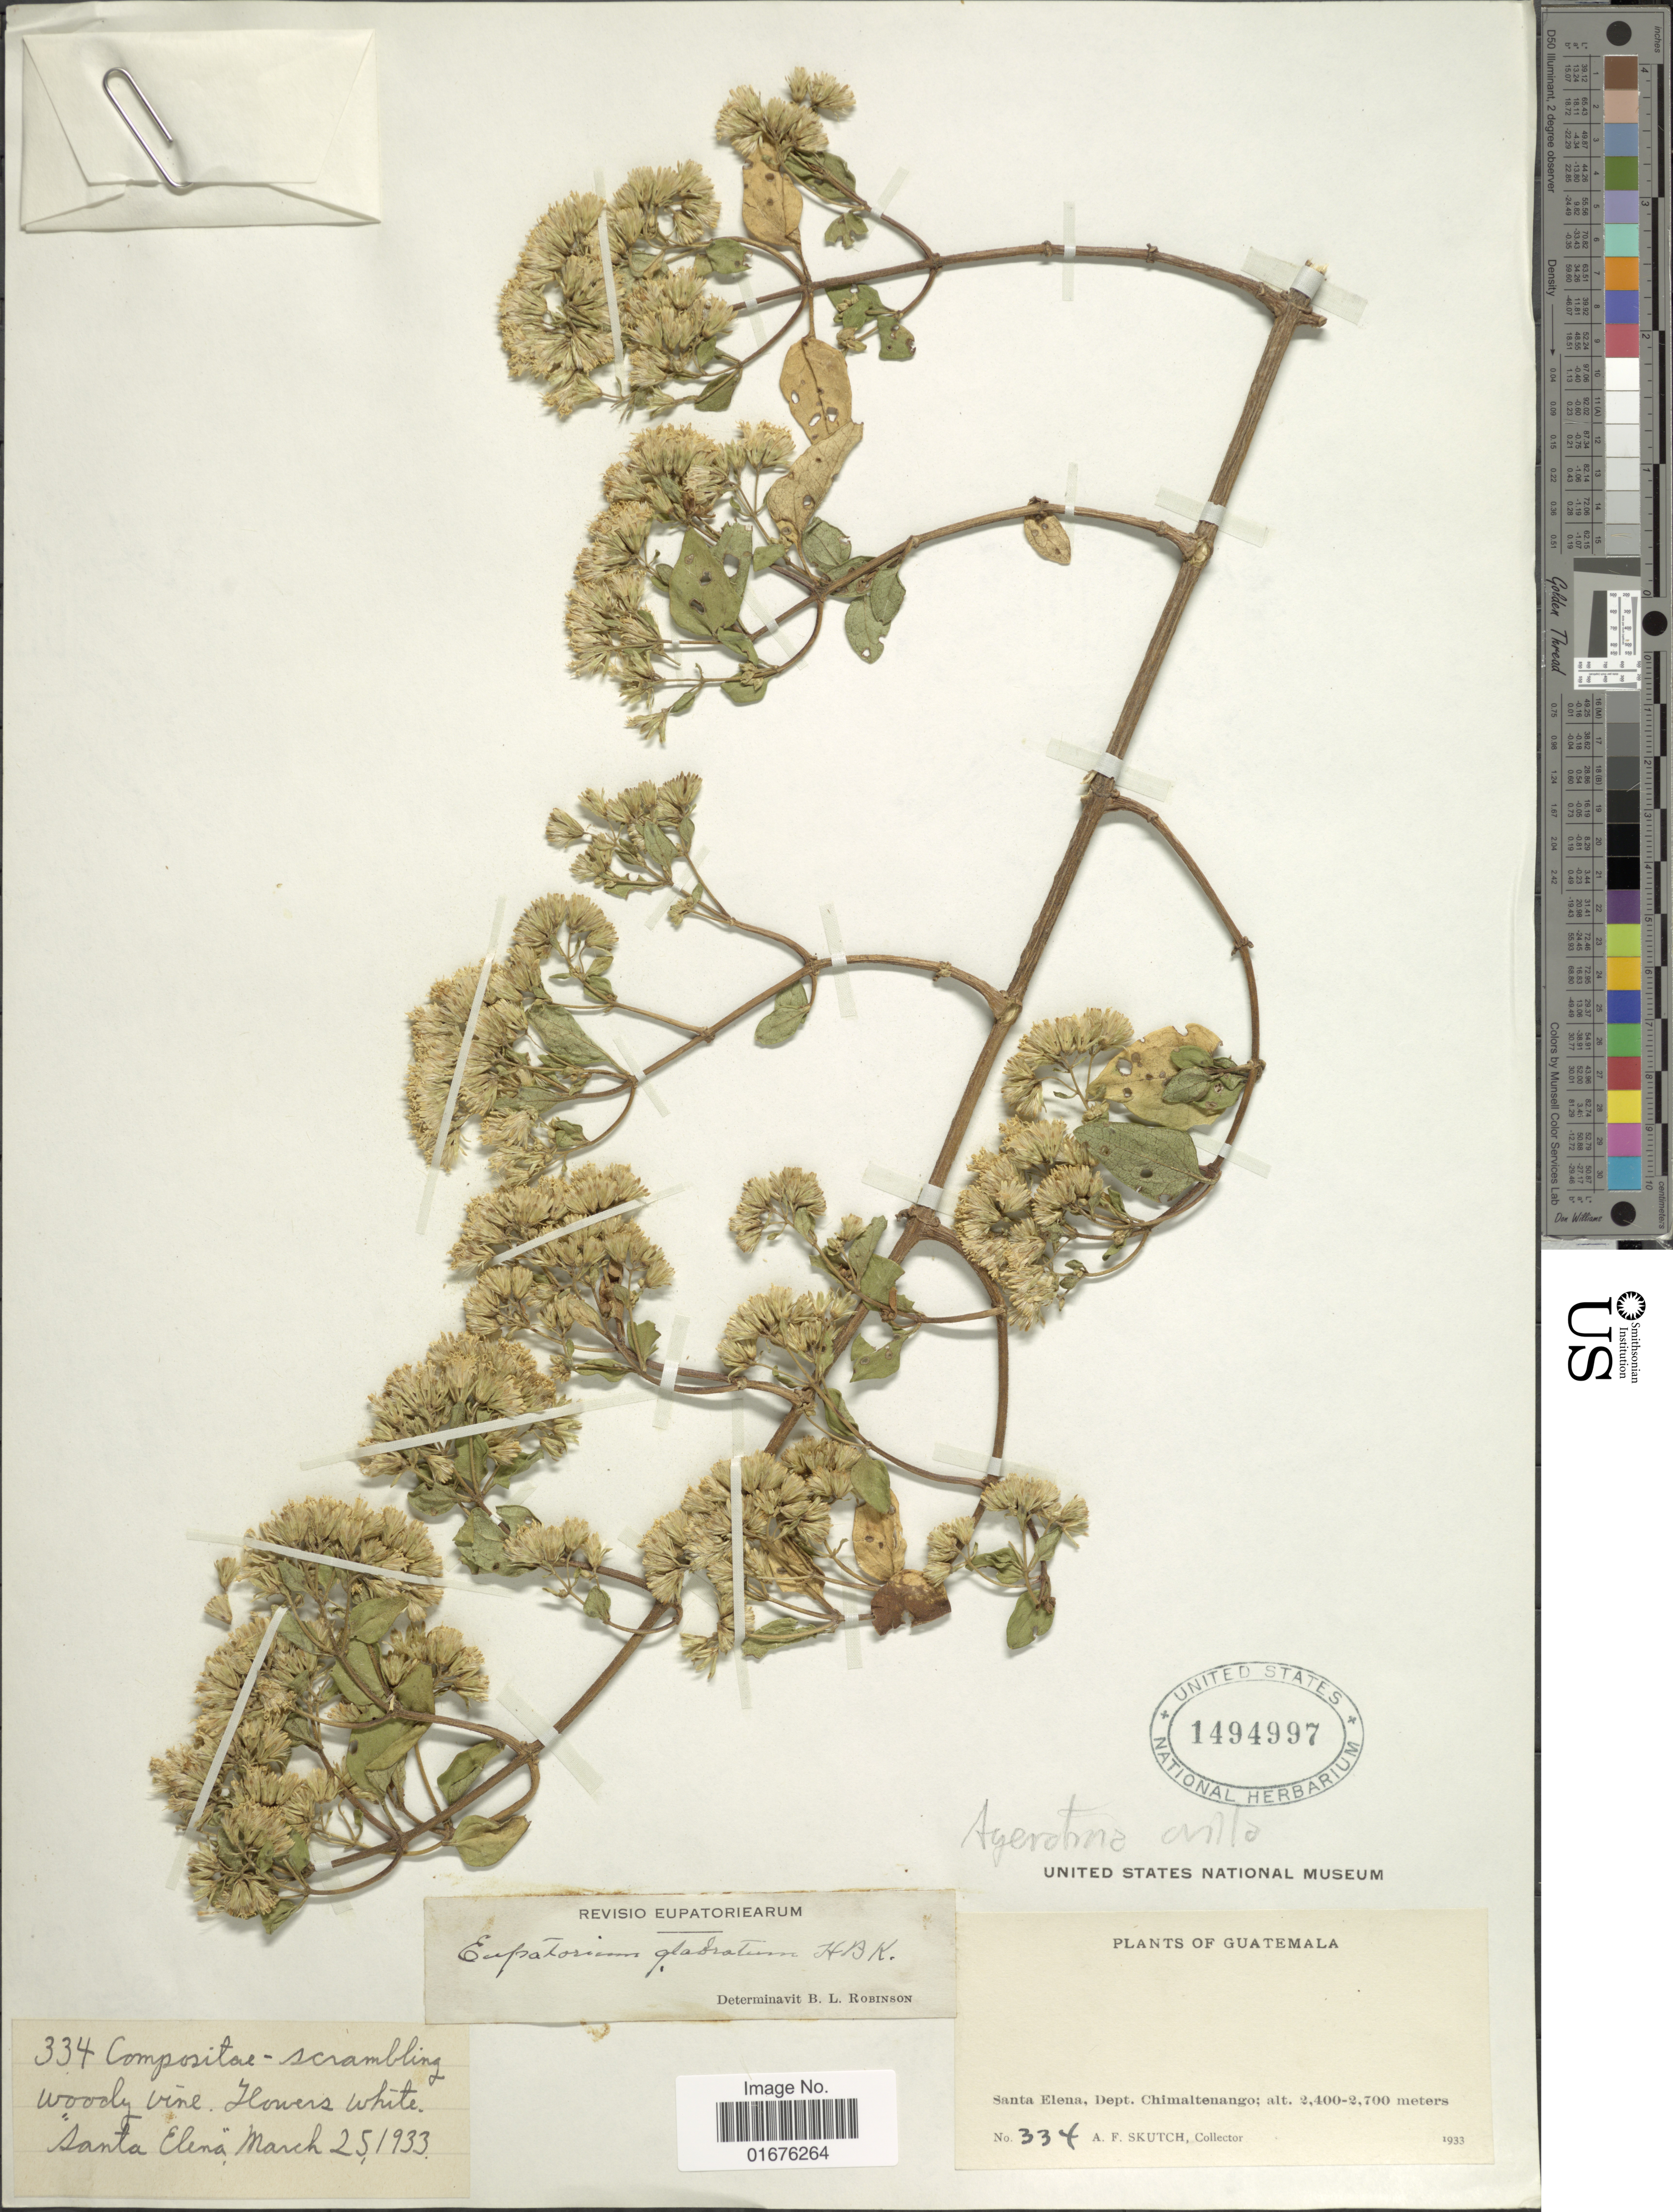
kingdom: Plantae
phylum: Tracheophyta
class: Magnoliopsida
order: Asterales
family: Asteraceae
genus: Ageratina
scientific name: Ageratina ovilla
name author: (Standl. & Steyerm.) R.M. King & H. Rob.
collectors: A. F. Skutch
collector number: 334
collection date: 1933-03-25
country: Guatemala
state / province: Chimaltenango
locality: Santa Elena, scrambling woody vine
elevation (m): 2400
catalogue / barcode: US 1494997